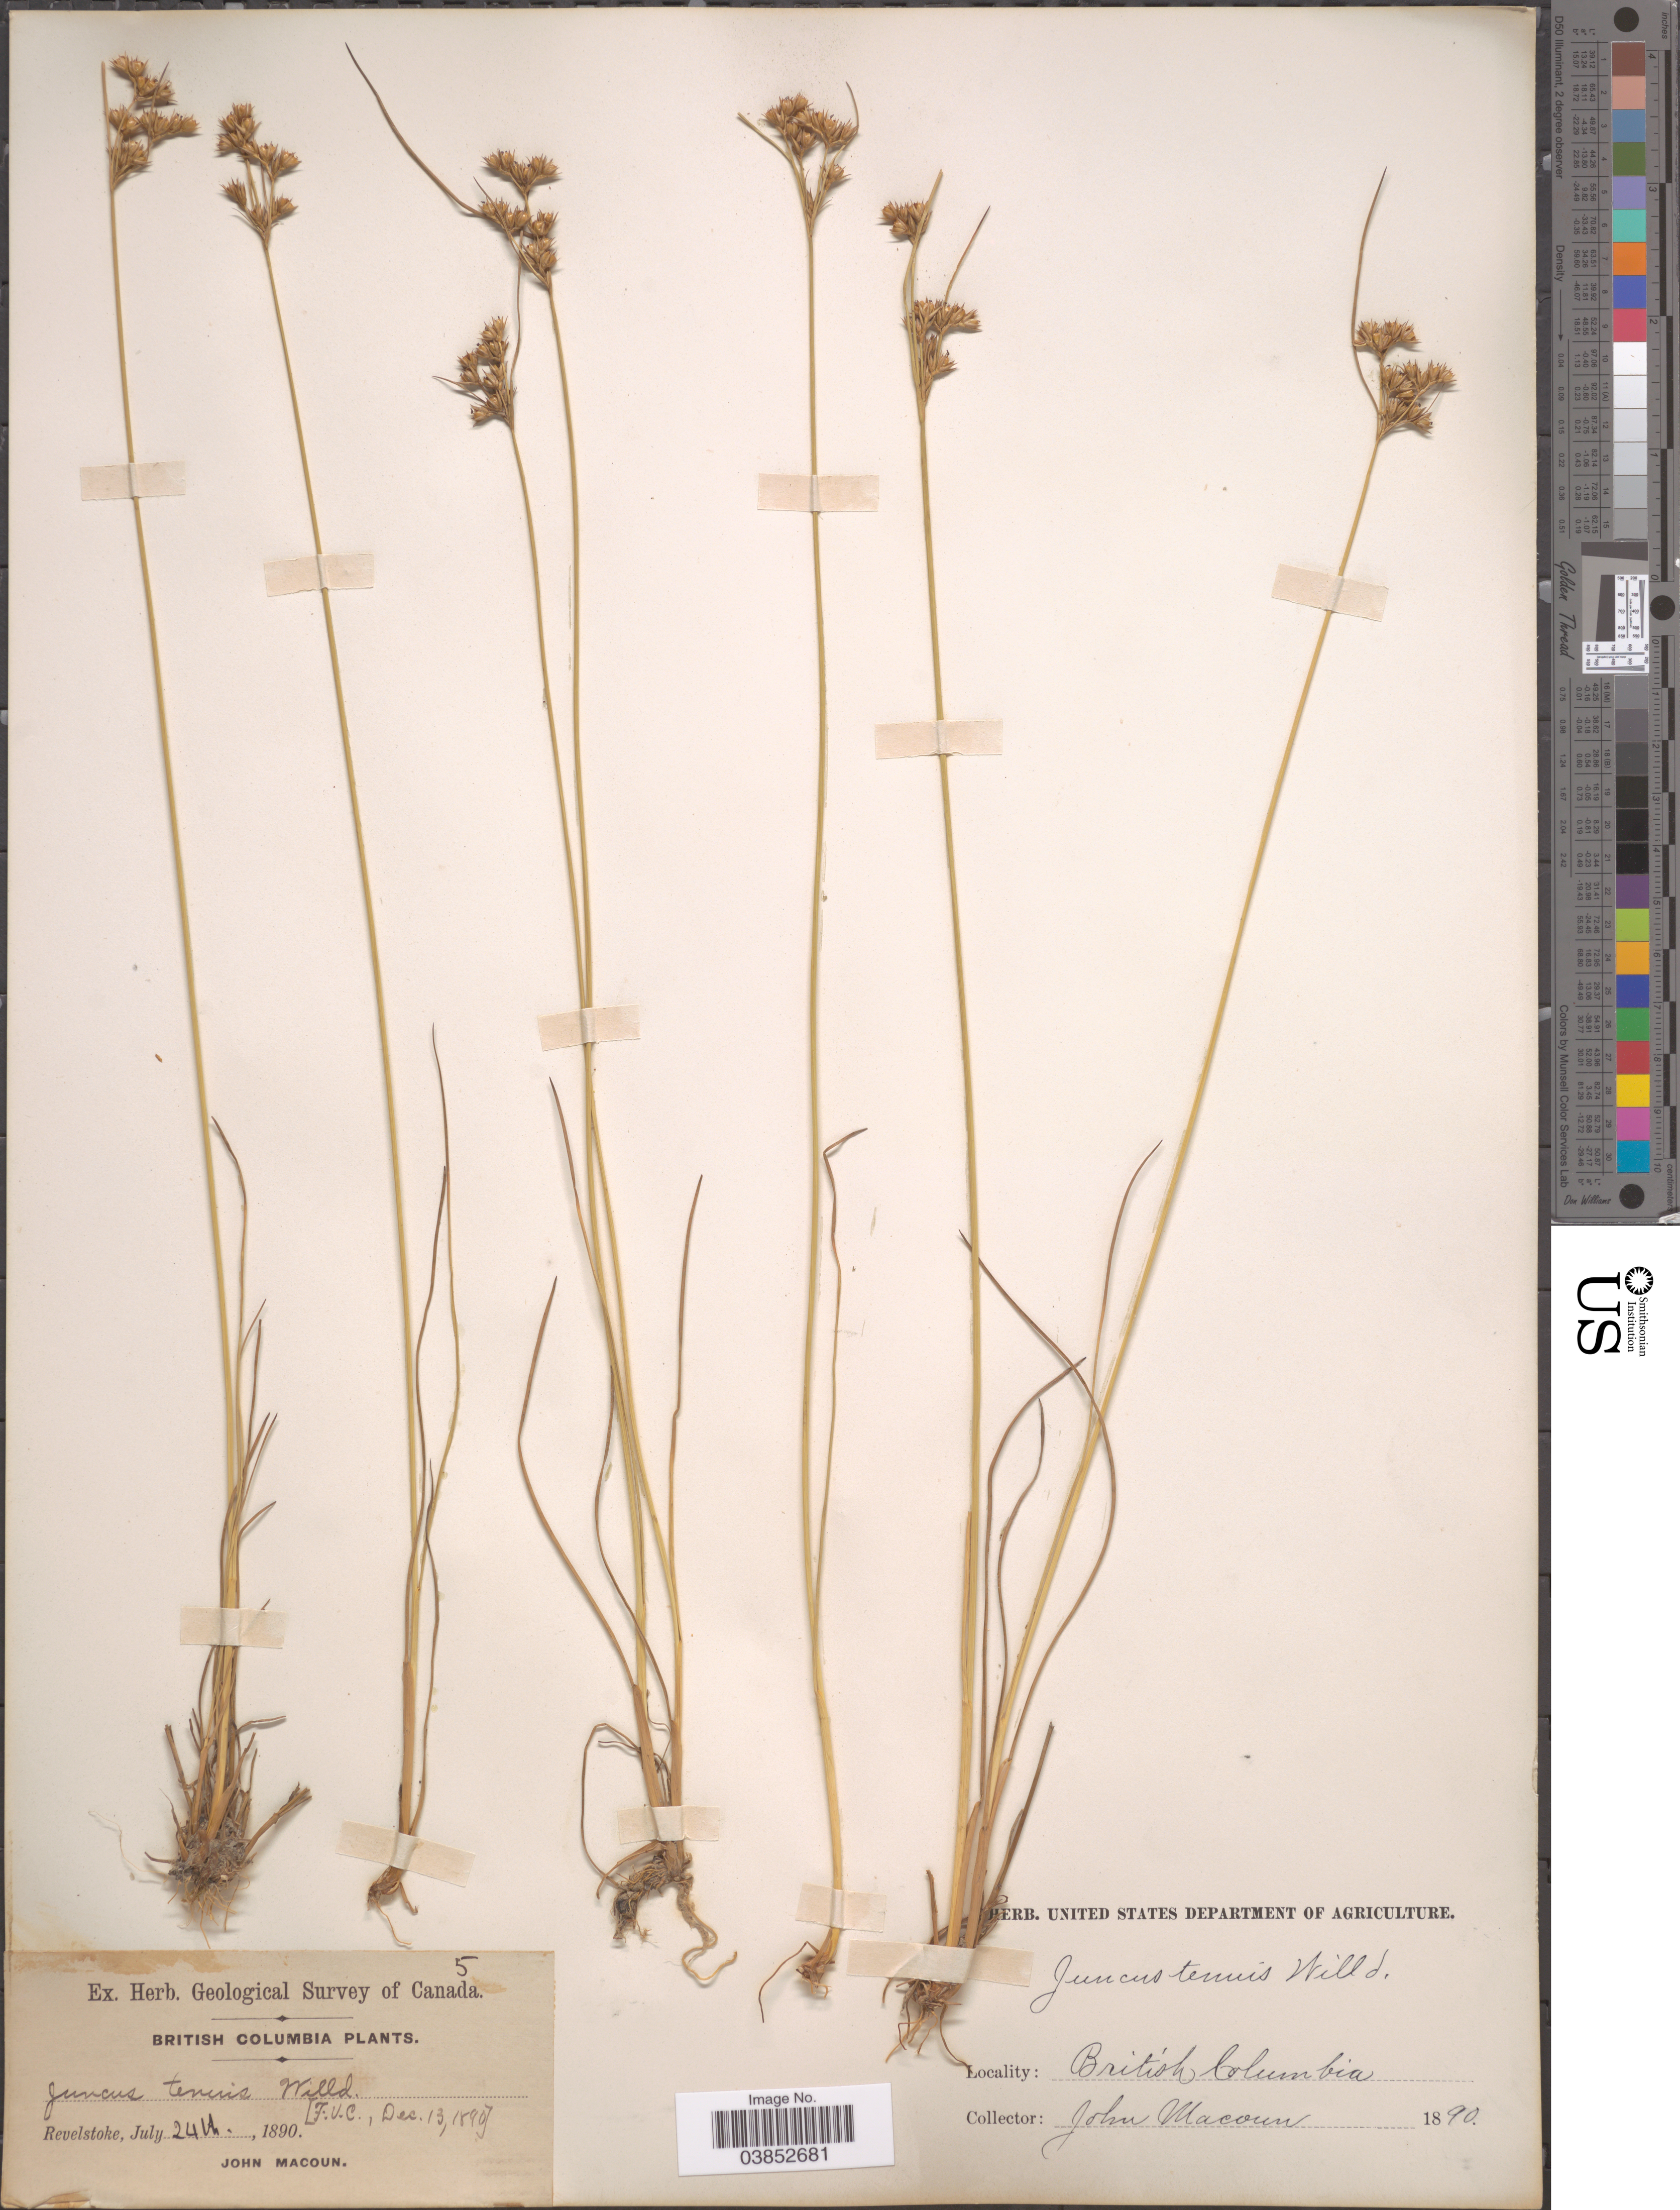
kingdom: Plantae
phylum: Tracheophyta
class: Liliopsida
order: Poales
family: Juncaceae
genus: Juncus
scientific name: Juncus dudleyi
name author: Wiegand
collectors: J. Macoun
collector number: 5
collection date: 1890-07-24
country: Canada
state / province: British Columbia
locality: Revelstoke.